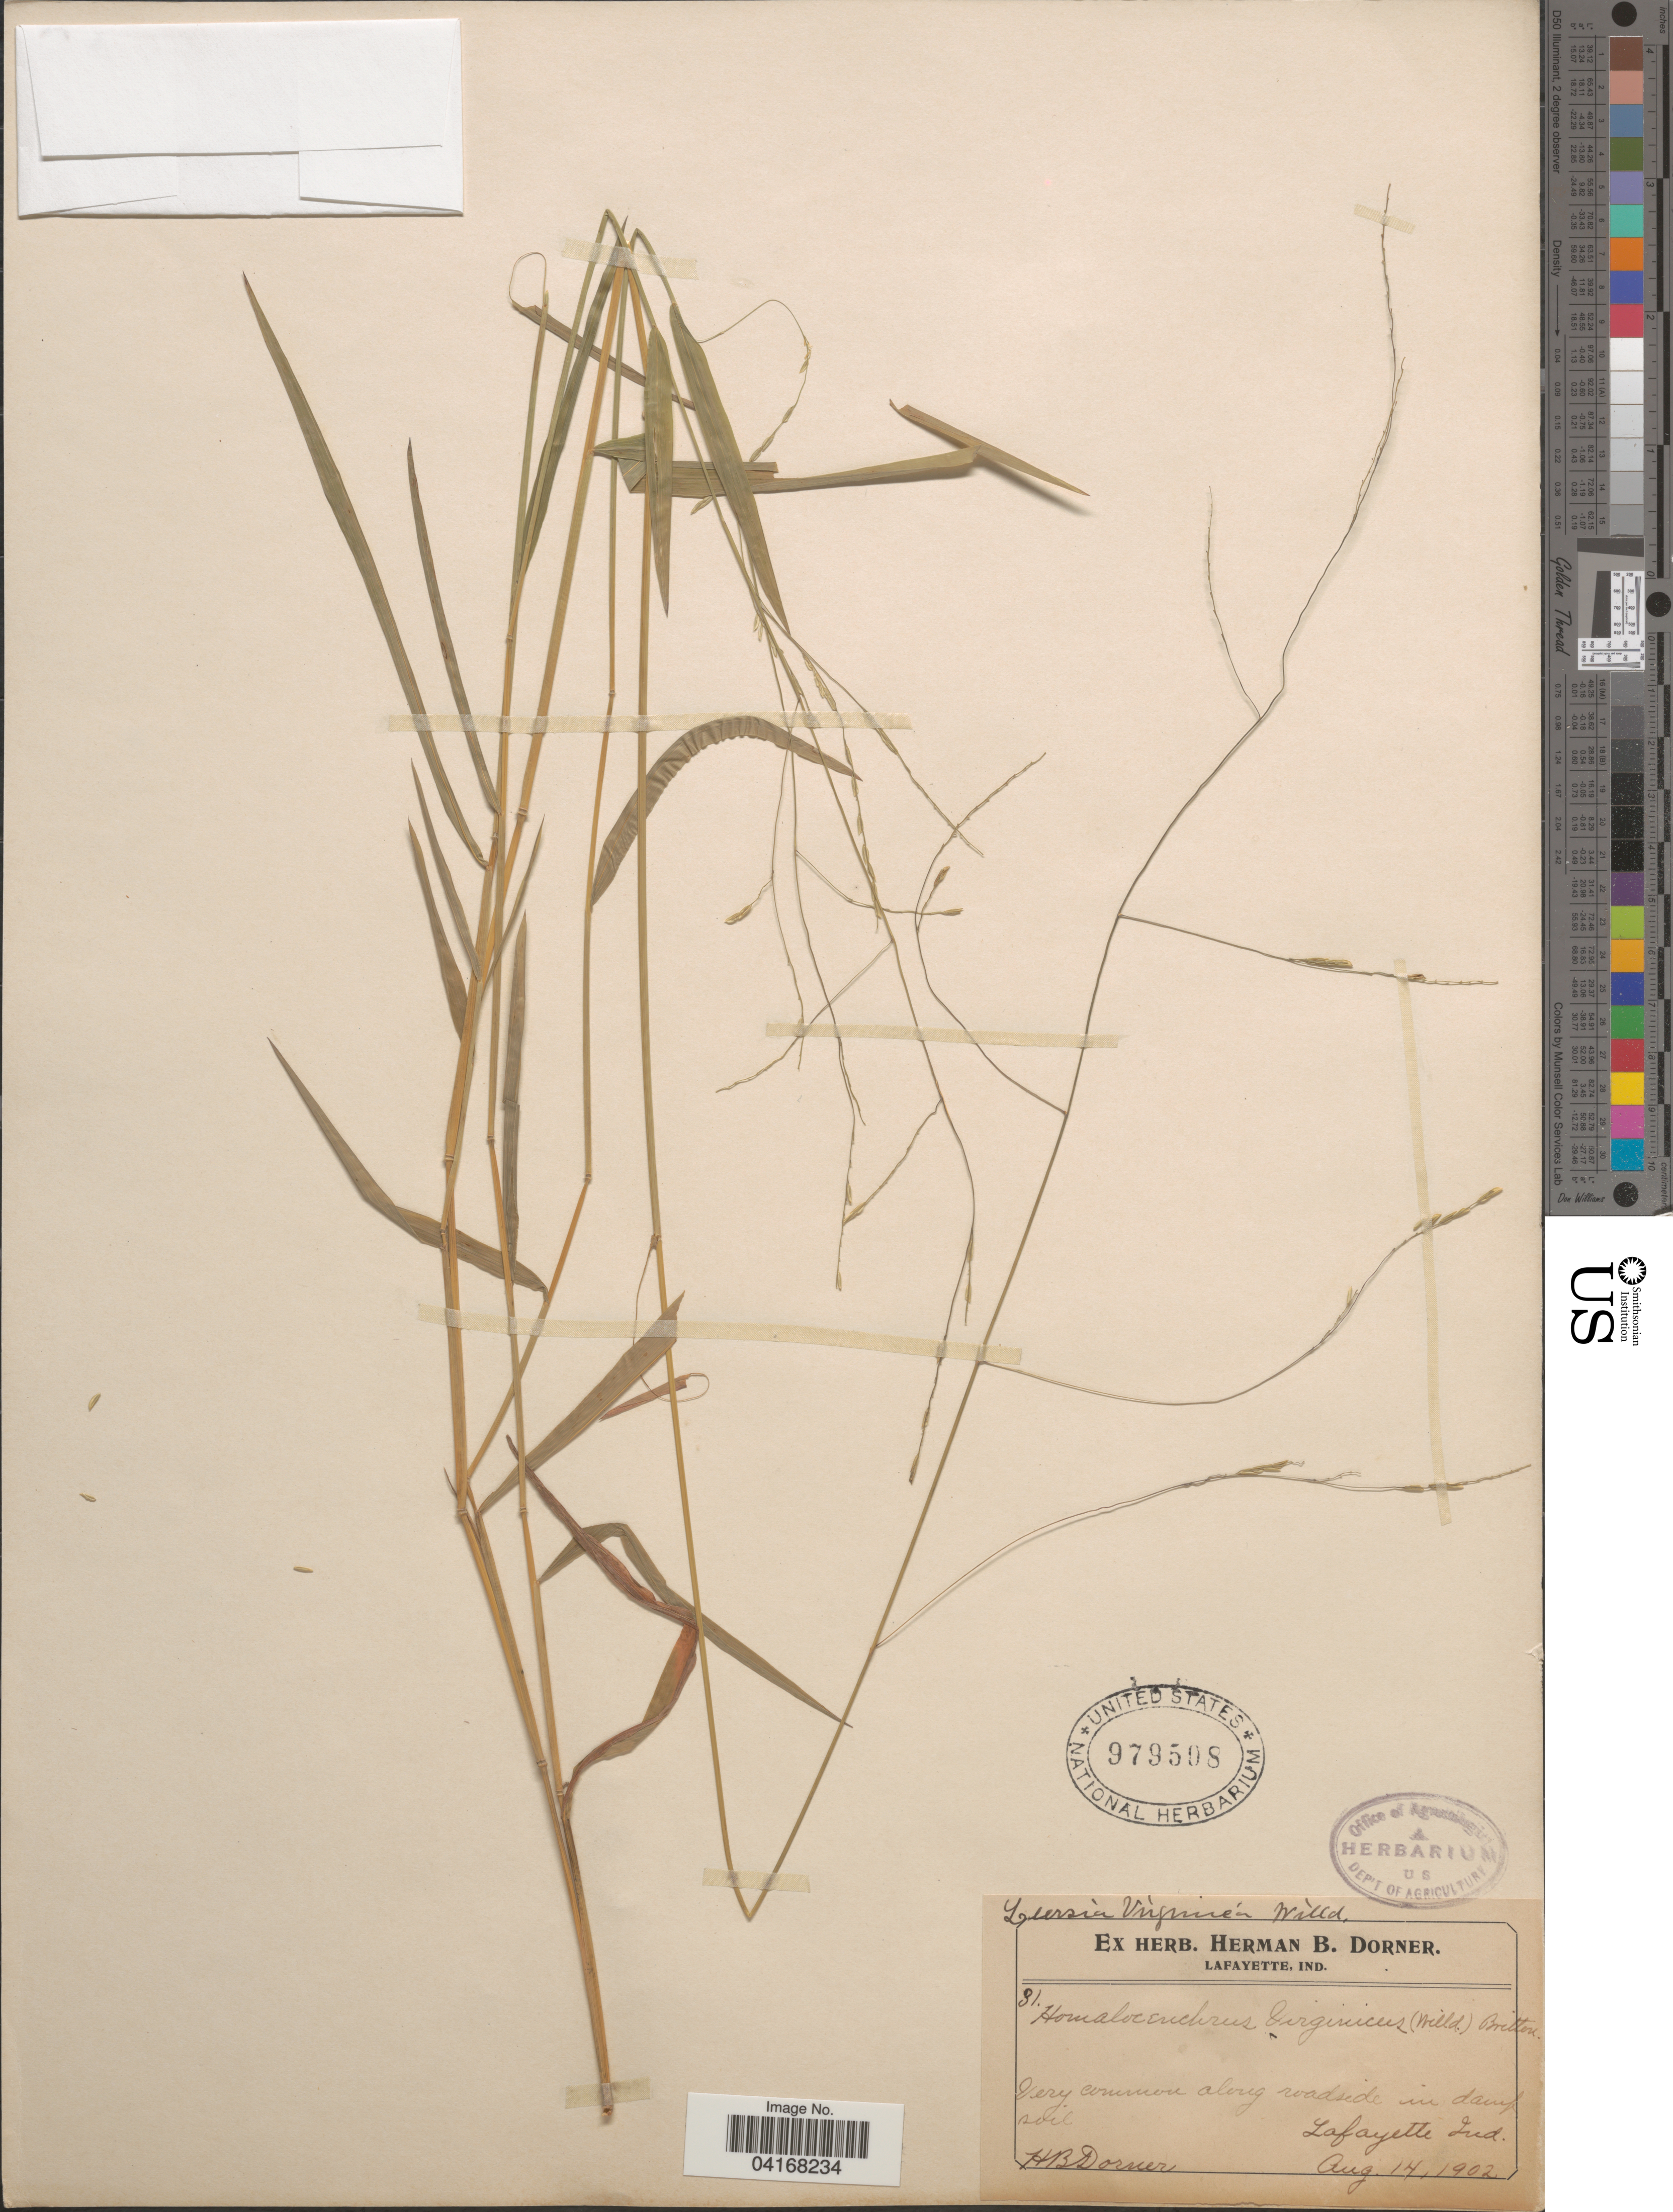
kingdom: Plantae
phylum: Tracheophyta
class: Liliopsida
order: Poales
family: Poaceae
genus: Leersia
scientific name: Leersia virginica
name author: Willd.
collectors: H. Dorner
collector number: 31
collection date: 1902-08-14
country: United States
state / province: Indiana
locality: Lafayette.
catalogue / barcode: US 979508